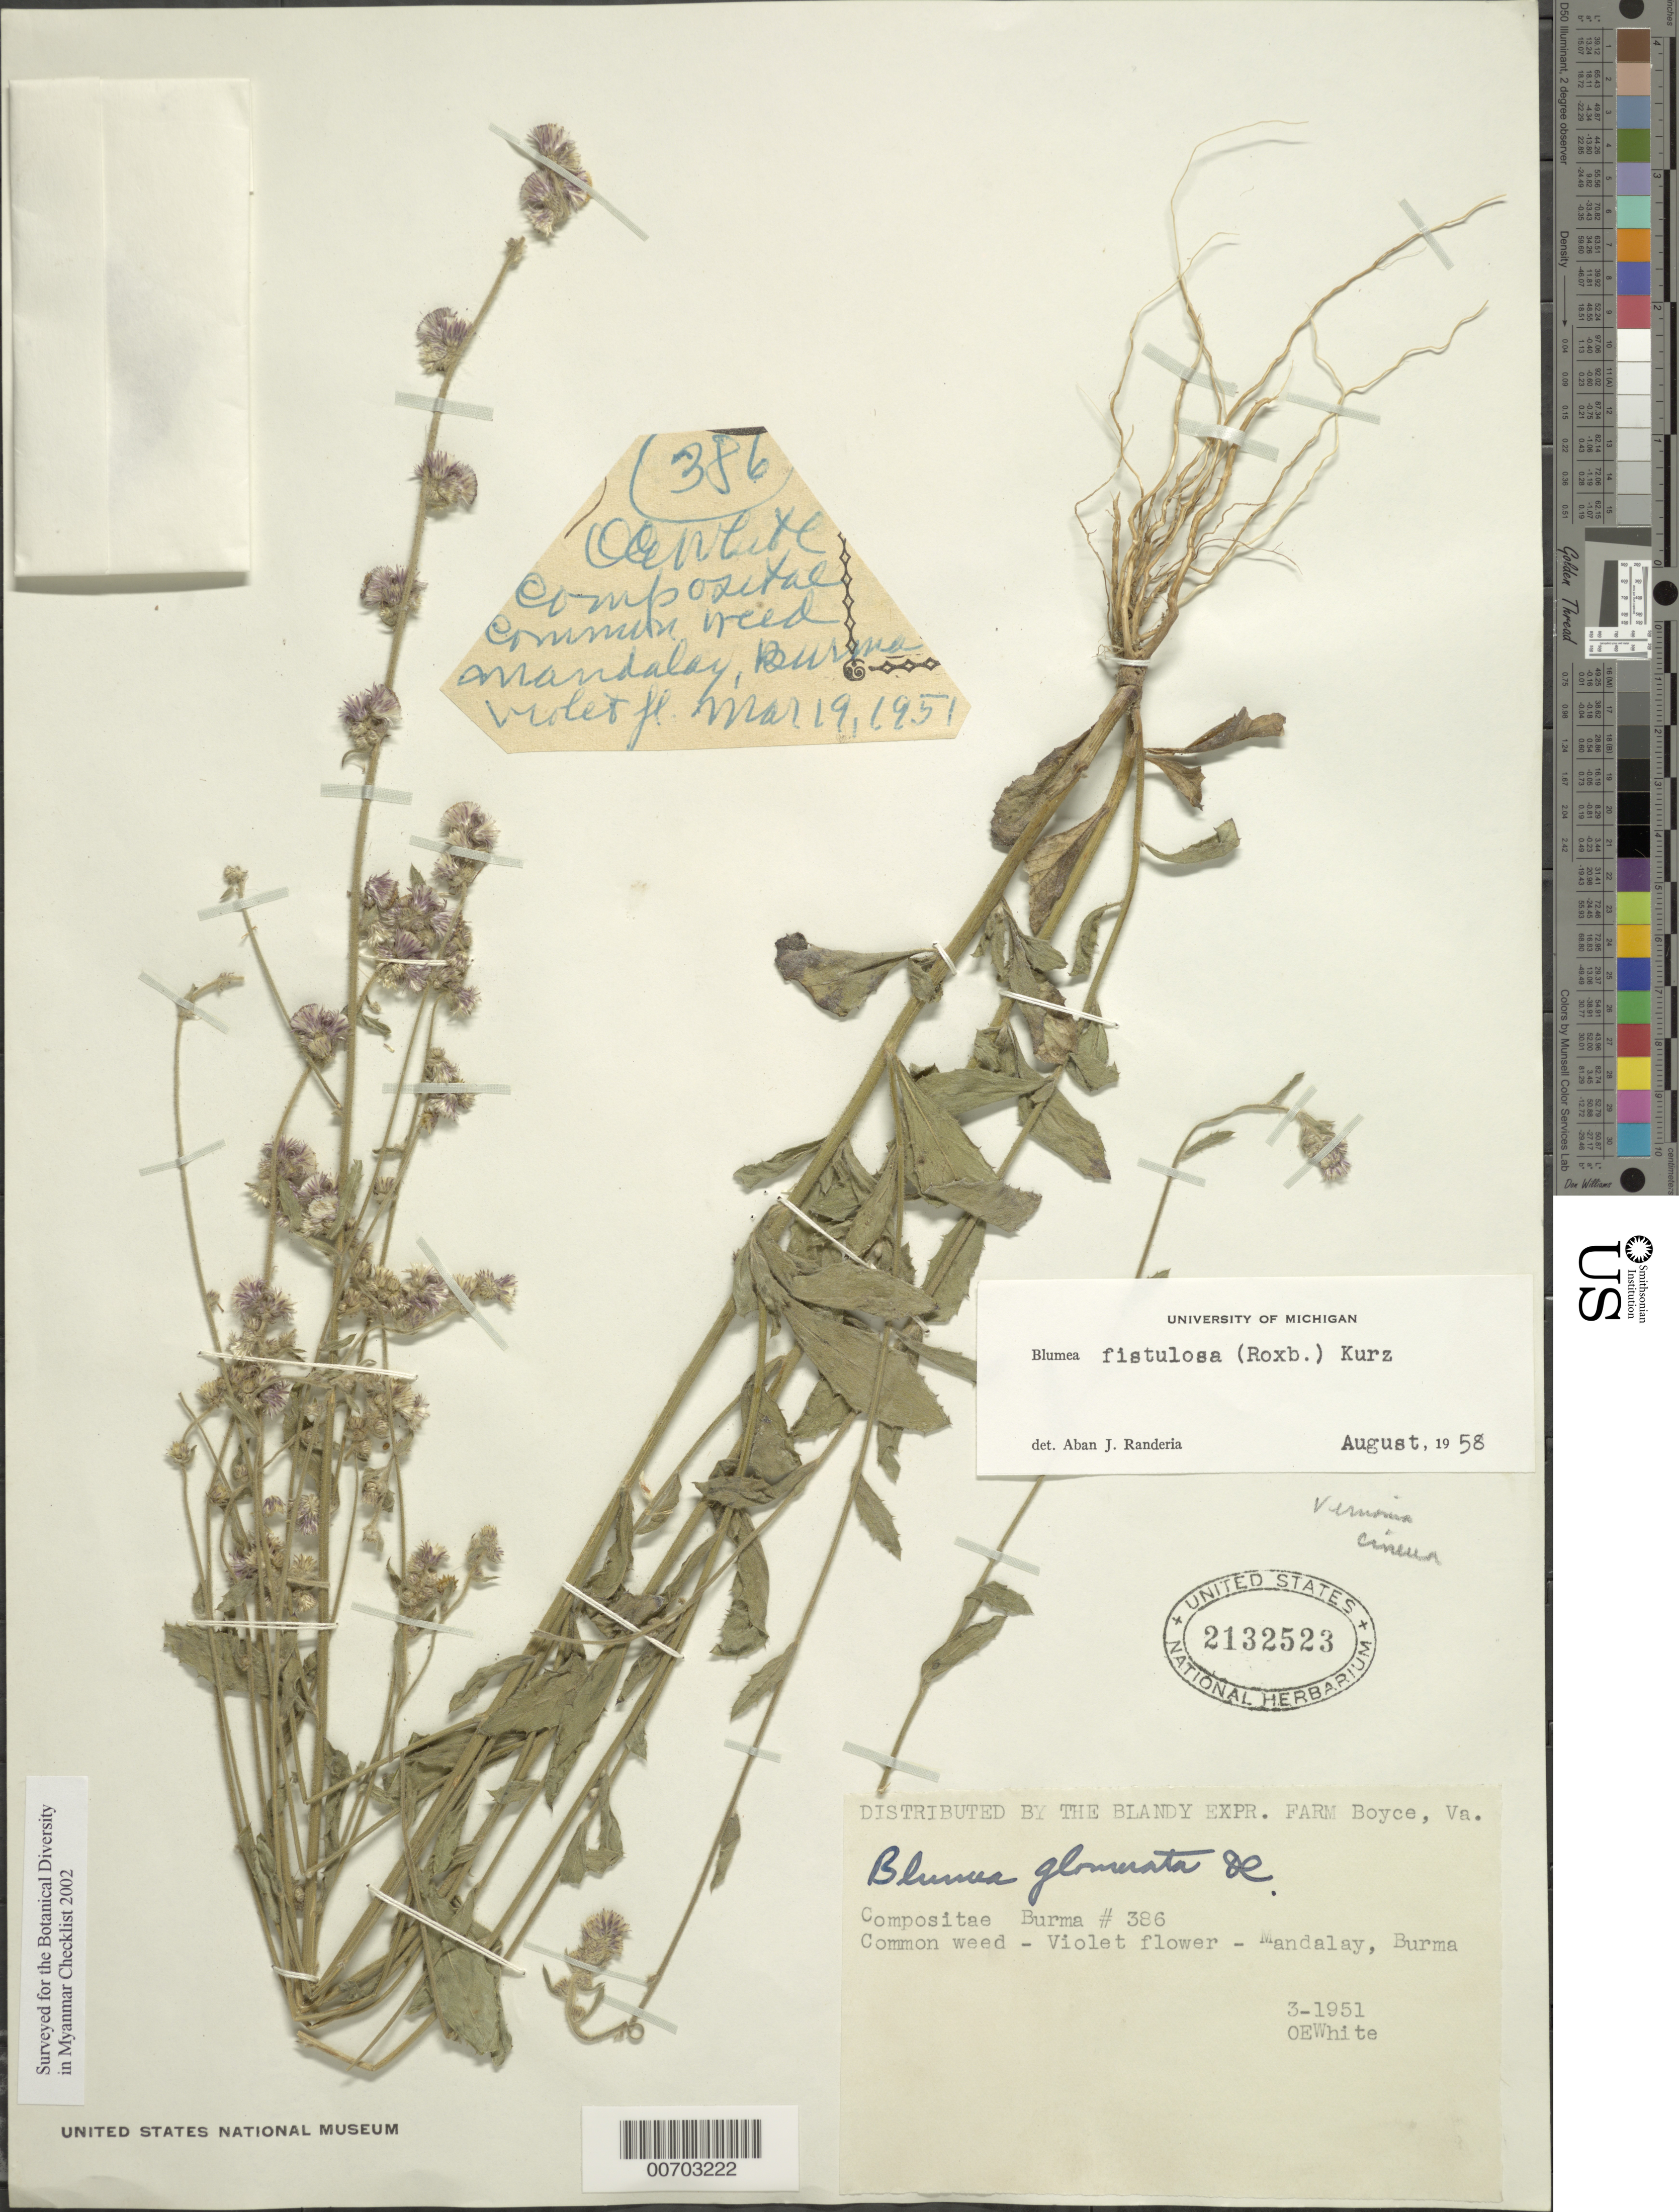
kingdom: Plantae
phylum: Tracheophyta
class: Magnoliopsida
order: Asterales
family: Asteraceae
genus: Blumea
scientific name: Blumea fistulosa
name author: (Roxb.) Kurz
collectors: O. E. White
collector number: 386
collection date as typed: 19 Mar 1951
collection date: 1951-03-19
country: Myanmar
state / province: Mandalay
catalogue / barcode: US 2132523